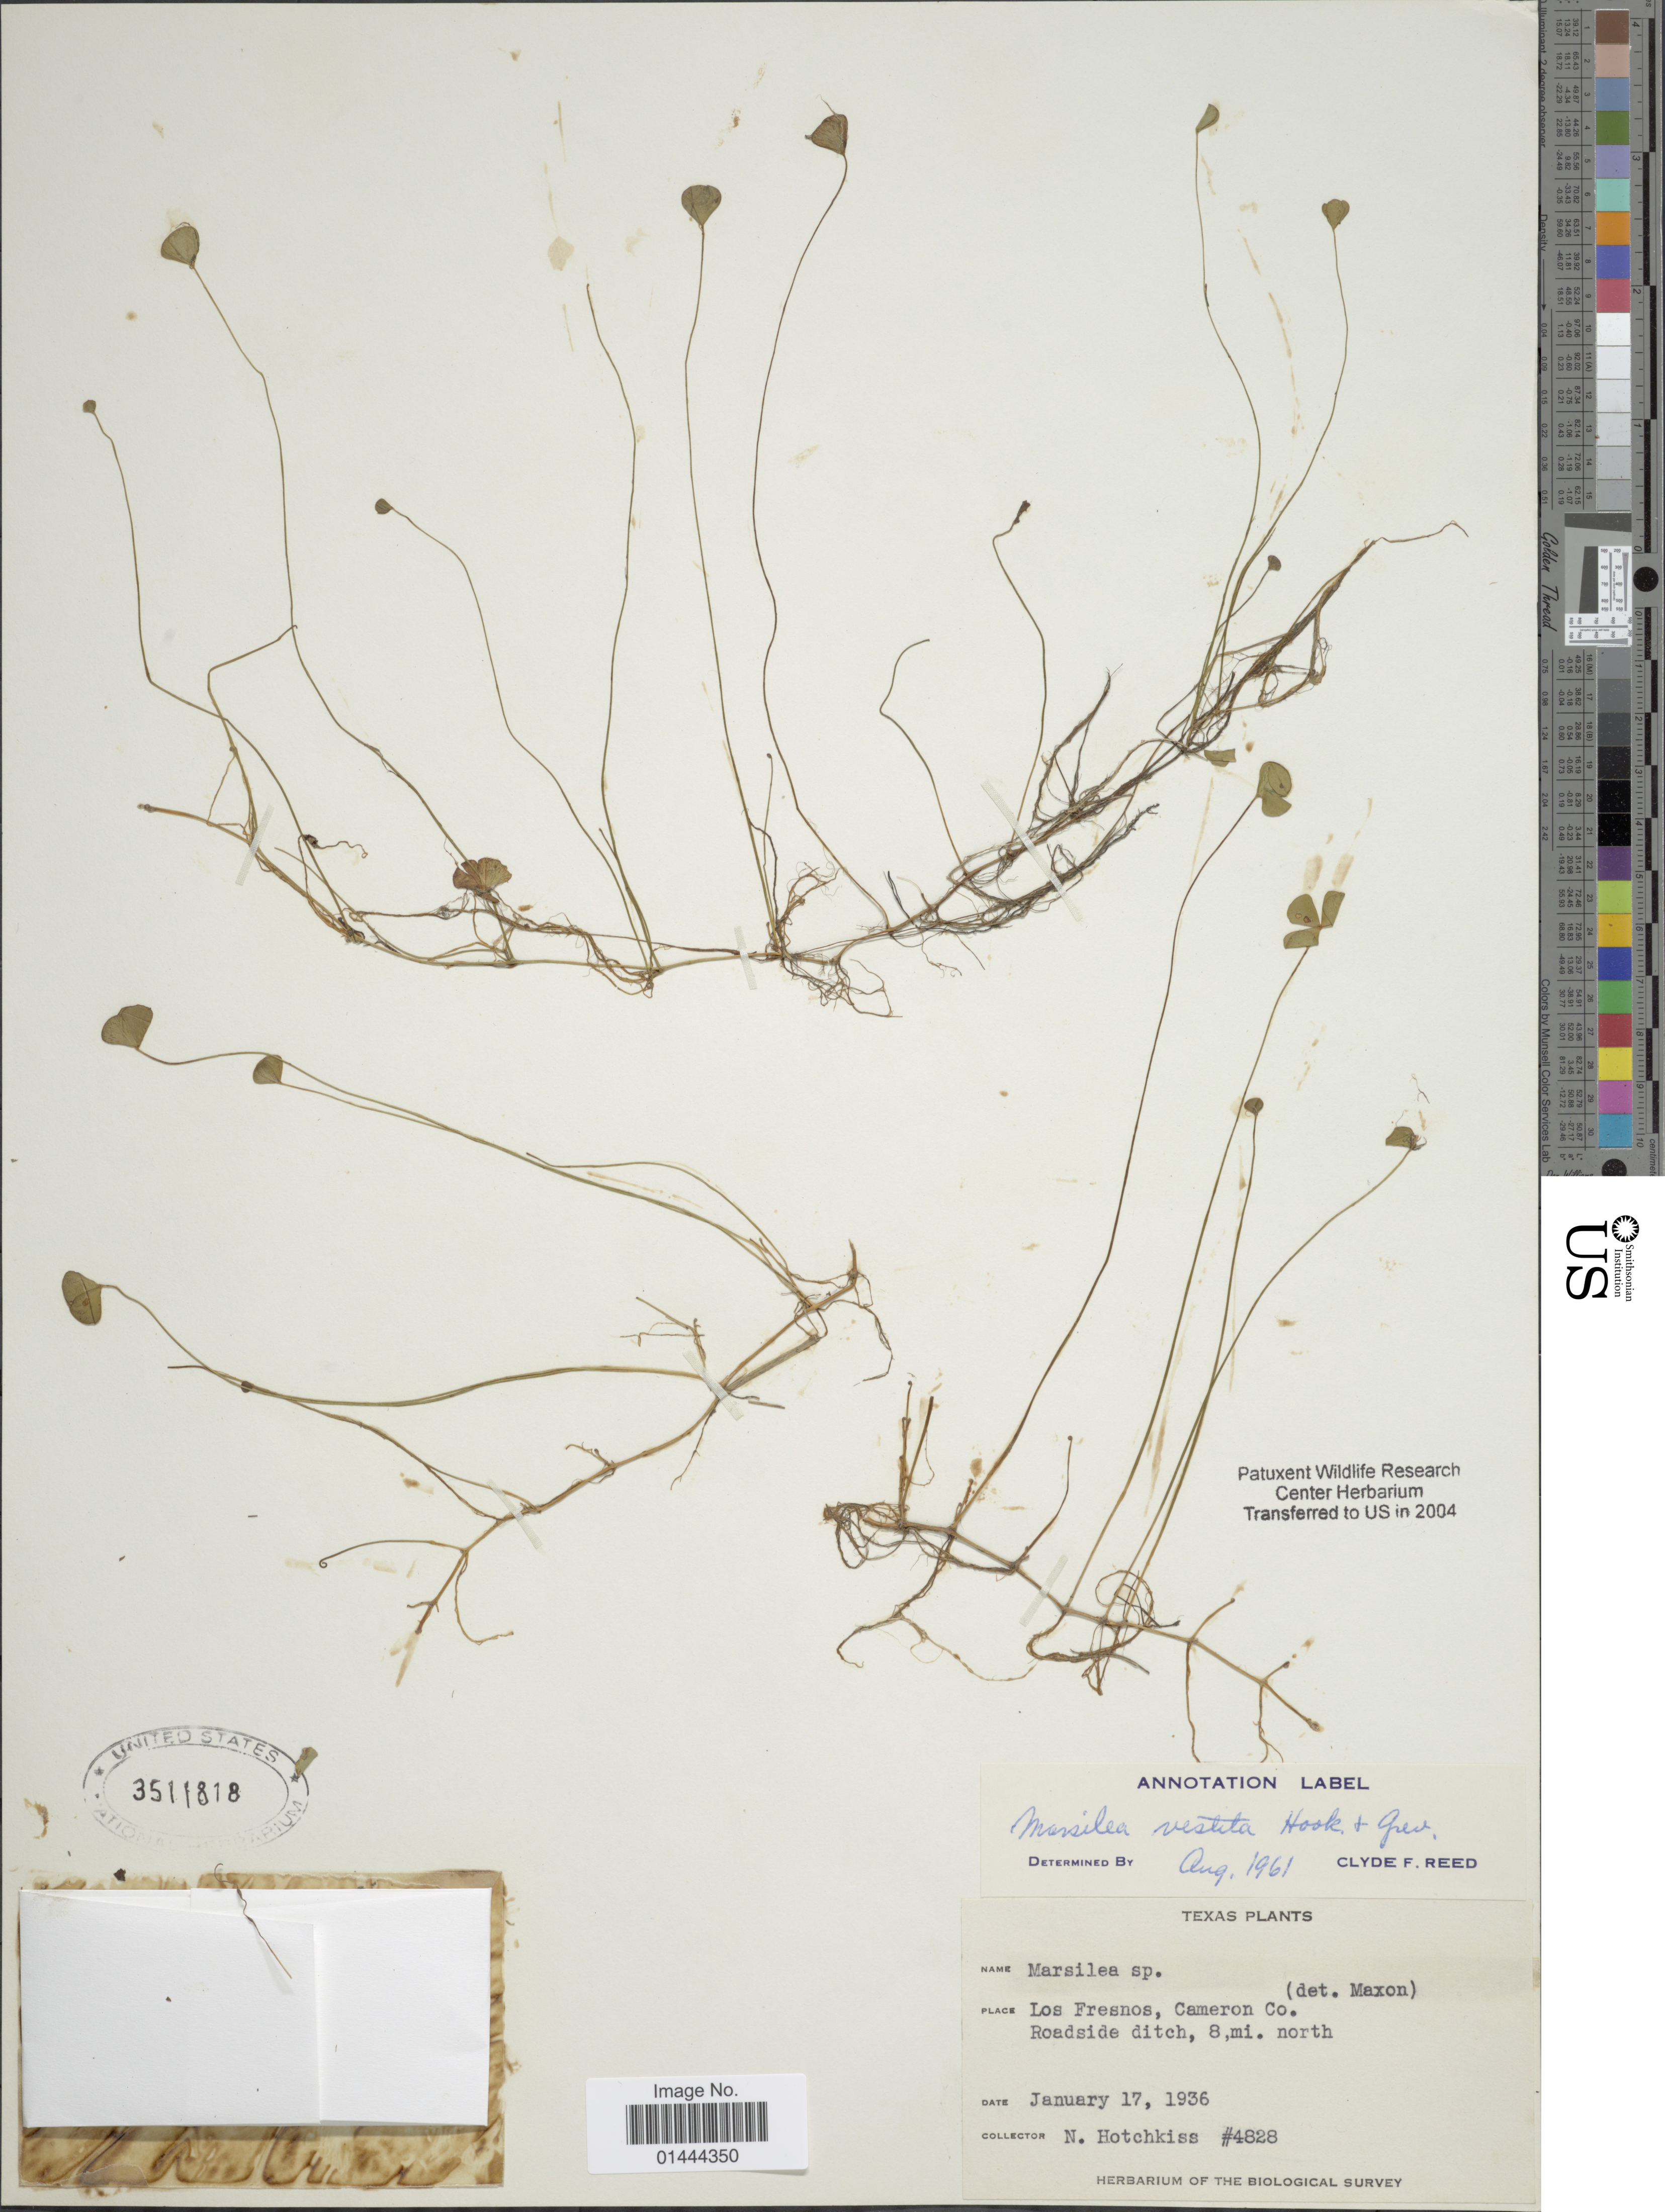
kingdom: Plantae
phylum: Tracheophyta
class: Polypodiopsida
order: Salviniales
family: Marsileaceae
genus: Marsilea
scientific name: Marsilea vestita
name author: Hook. & Grev.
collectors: N. Hotchkiss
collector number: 4828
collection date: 1936-06-17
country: United States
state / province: Texas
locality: Los Fresnos, Cameron Co., Roadside ditch, 8 mi. north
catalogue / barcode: US 3511818